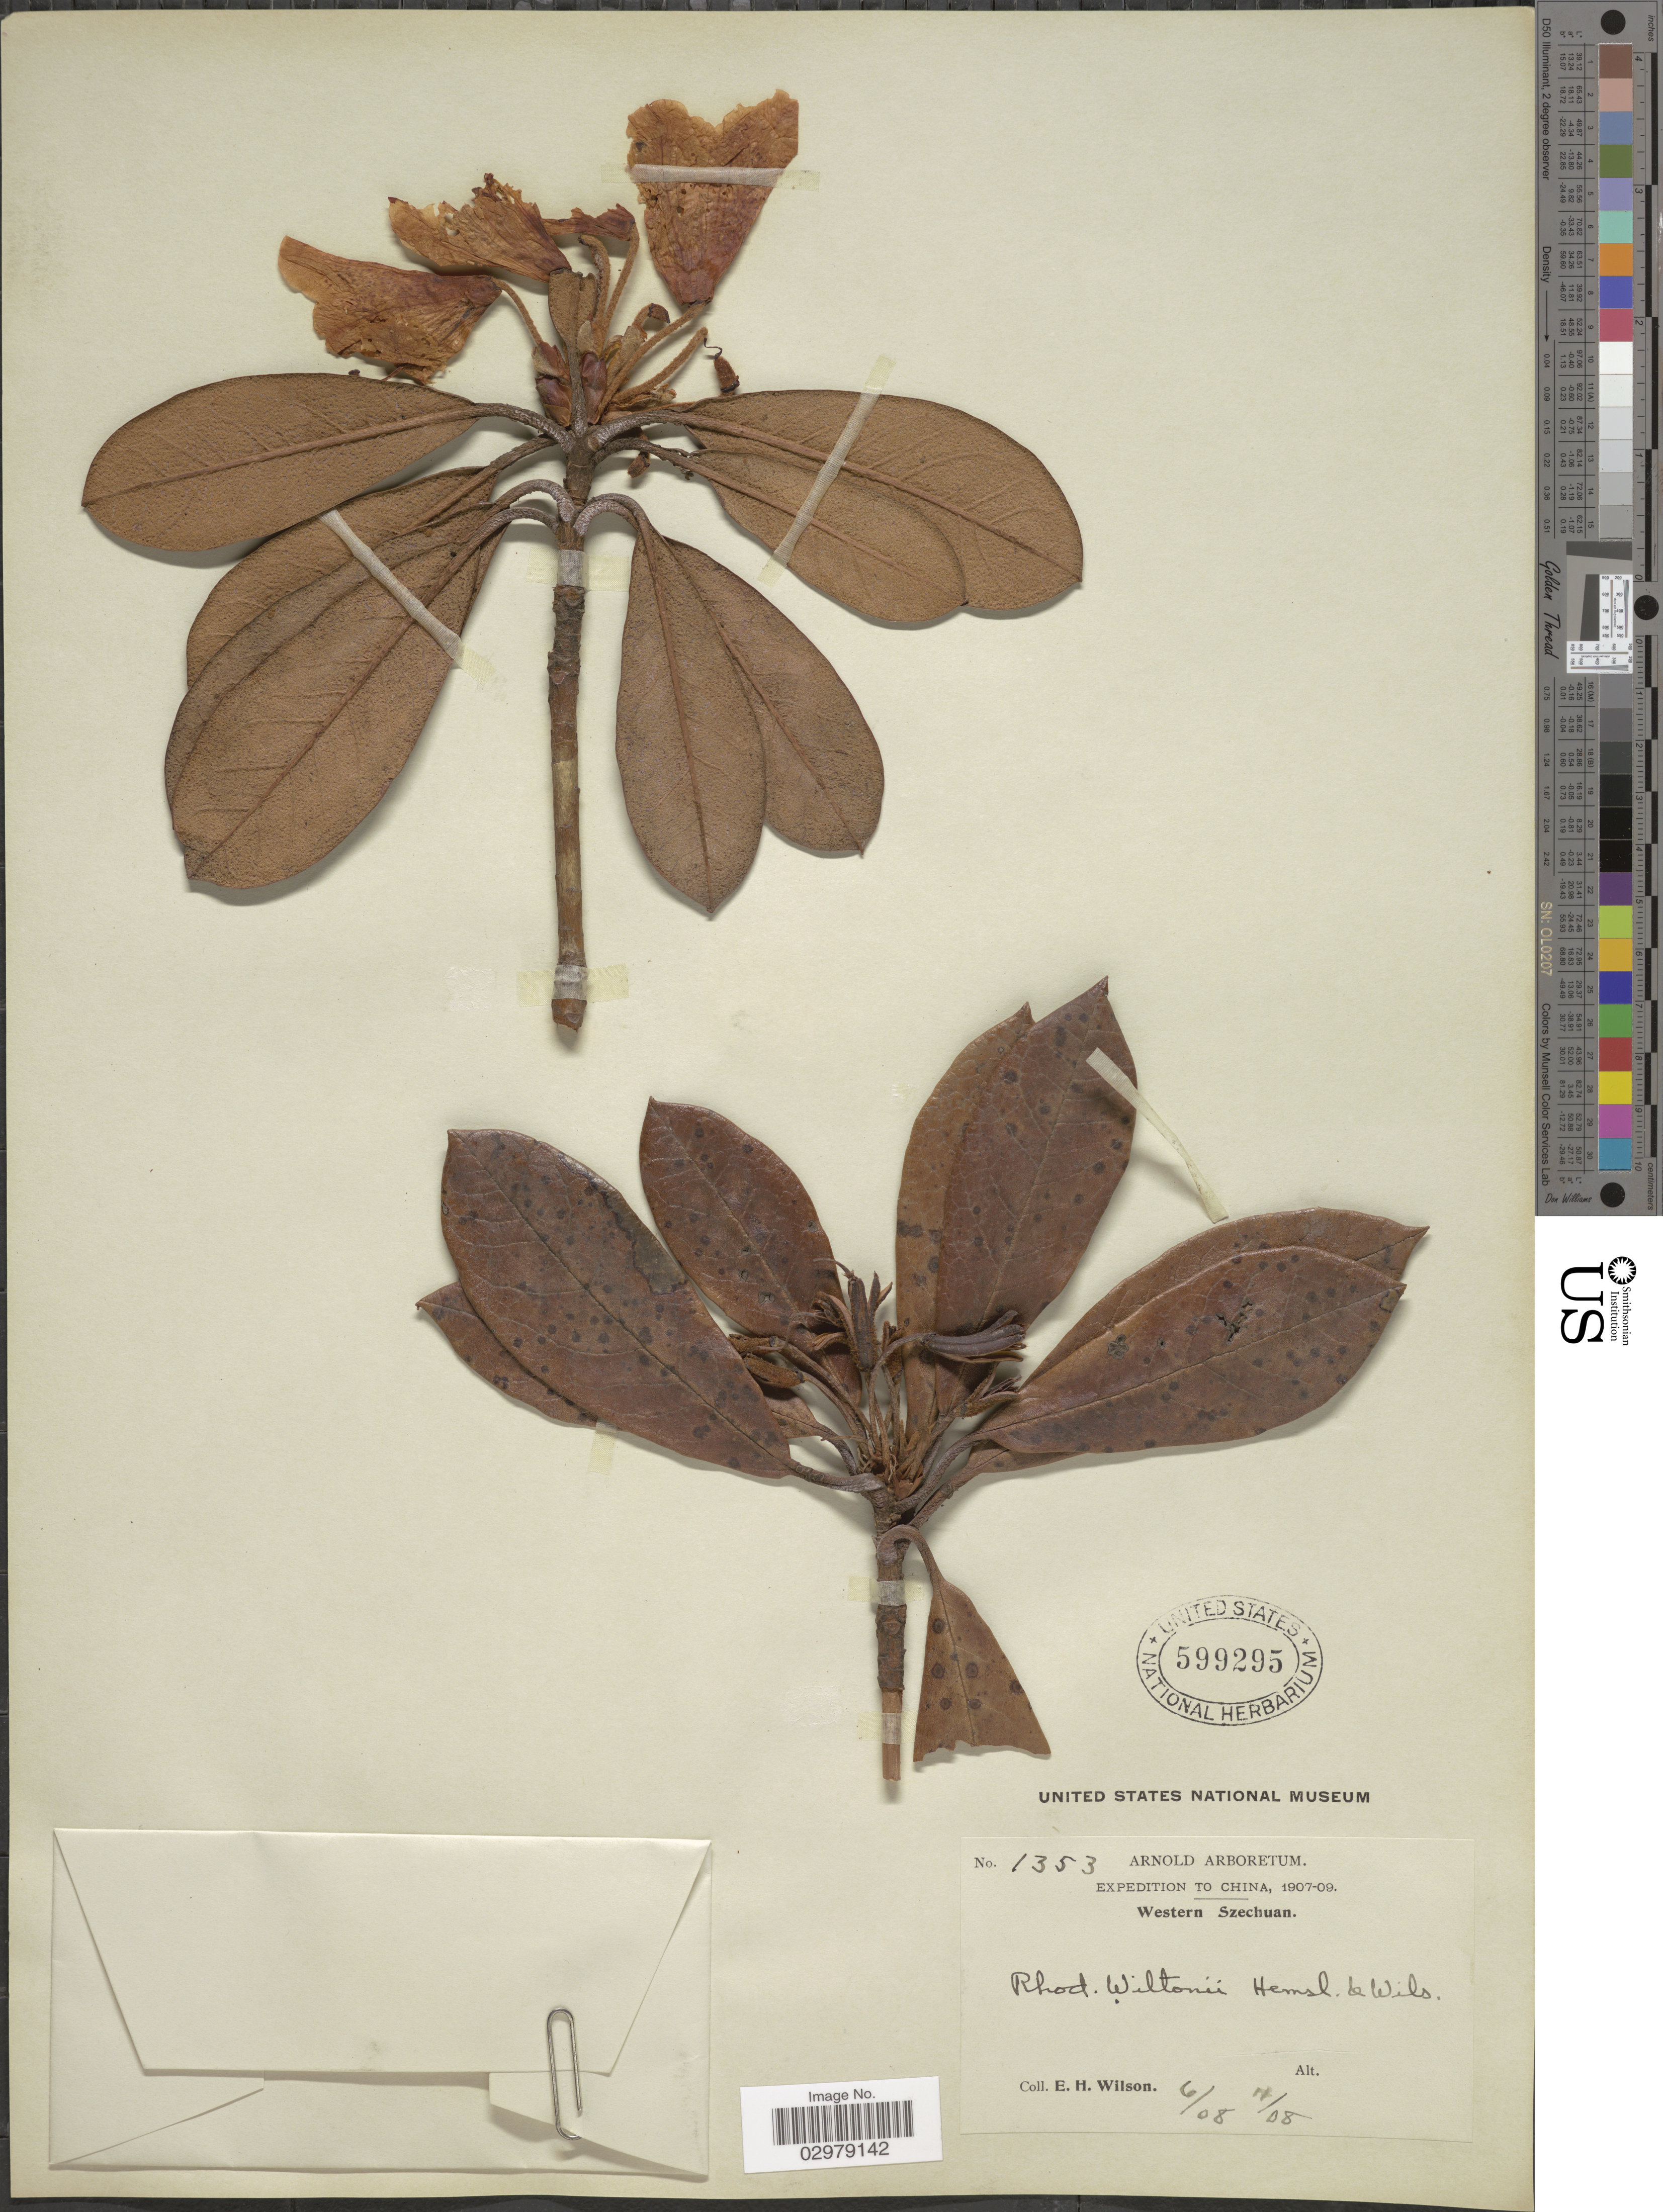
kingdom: Plantae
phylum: Tracheophyta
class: Magnoliopsida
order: Ericales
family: Ericaceae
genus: Rhododendron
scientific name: Rhododendron wilsoniae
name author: Hemsl. & E.H. Wilson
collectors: E. Wilson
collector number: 1353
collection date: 1908-06/1908-11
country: China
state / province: Sichuan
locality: Western Szechuan.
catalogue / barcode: US 599295